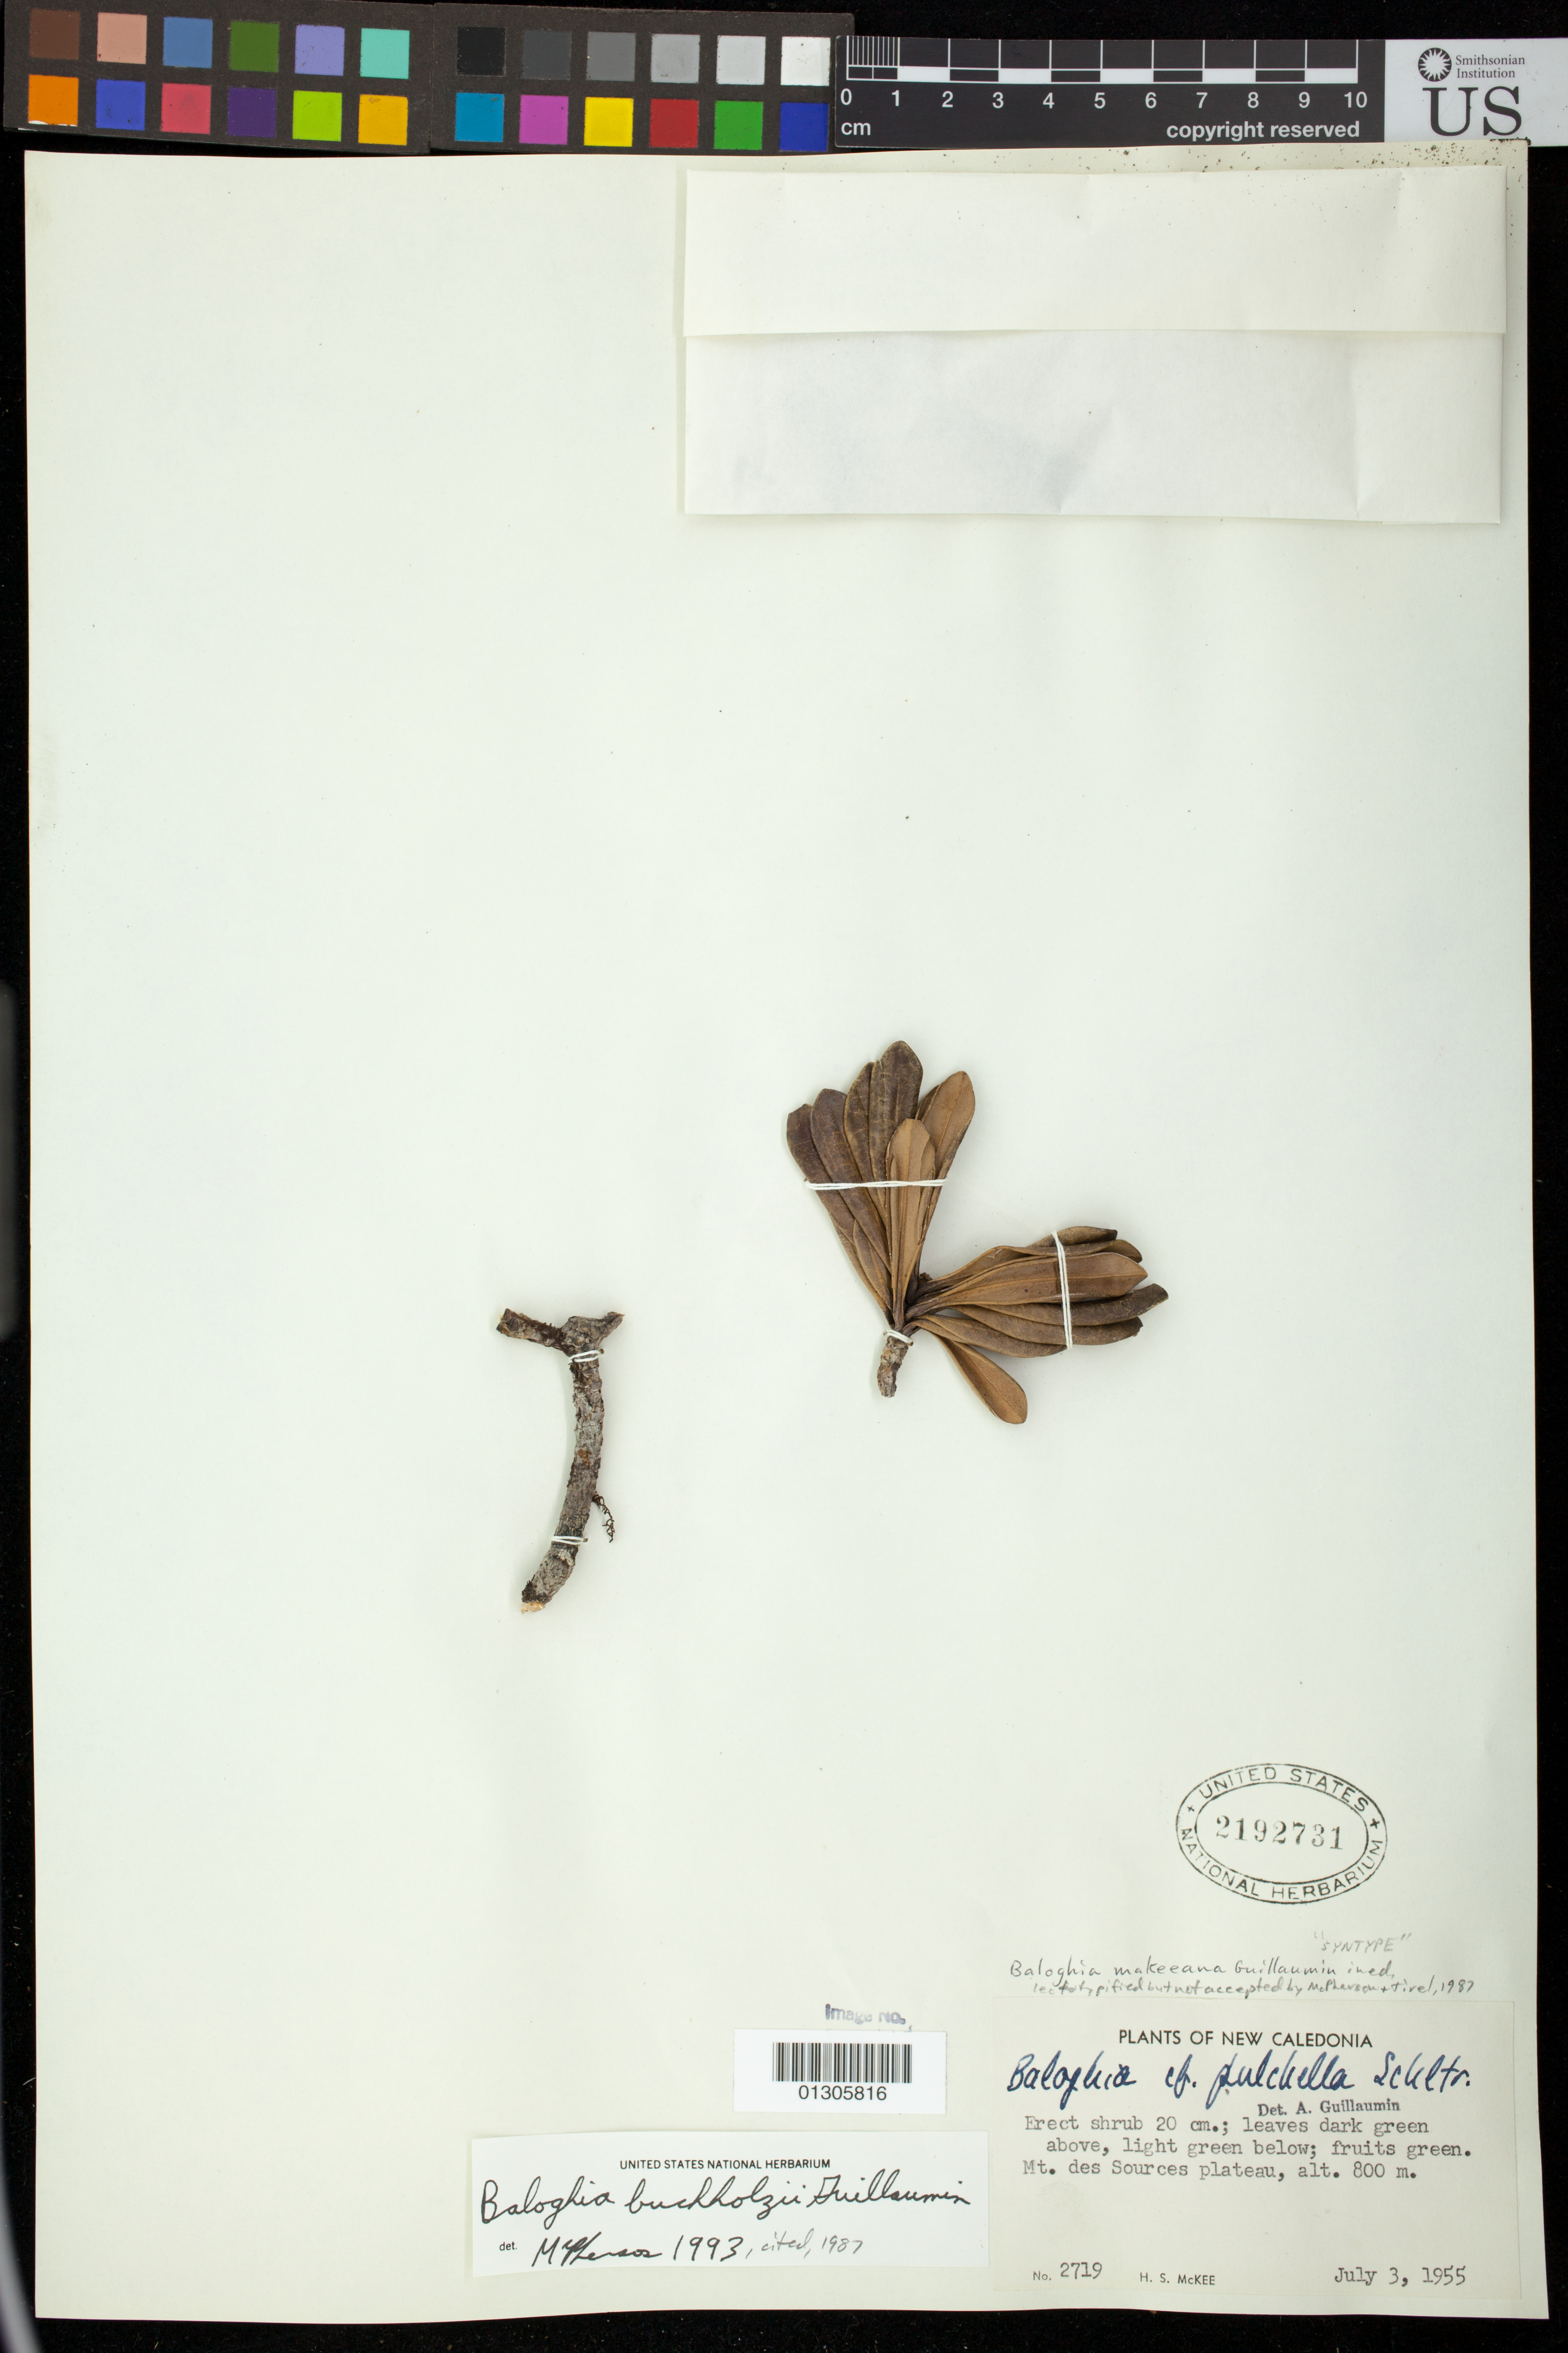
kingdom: Plantae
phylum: Tracheophyta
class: Magnoliopsida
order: Malpighiales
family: Euphorbiaceae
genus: Baloghia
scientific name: Baloghia montana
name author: (Müll. Arg.) Pax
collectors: H. S. McKee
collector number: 2719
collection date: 1955-07-03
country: New Caledonia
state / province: South Province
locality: Mt. des Sources plateau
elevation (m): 800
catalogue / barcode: US 2192731